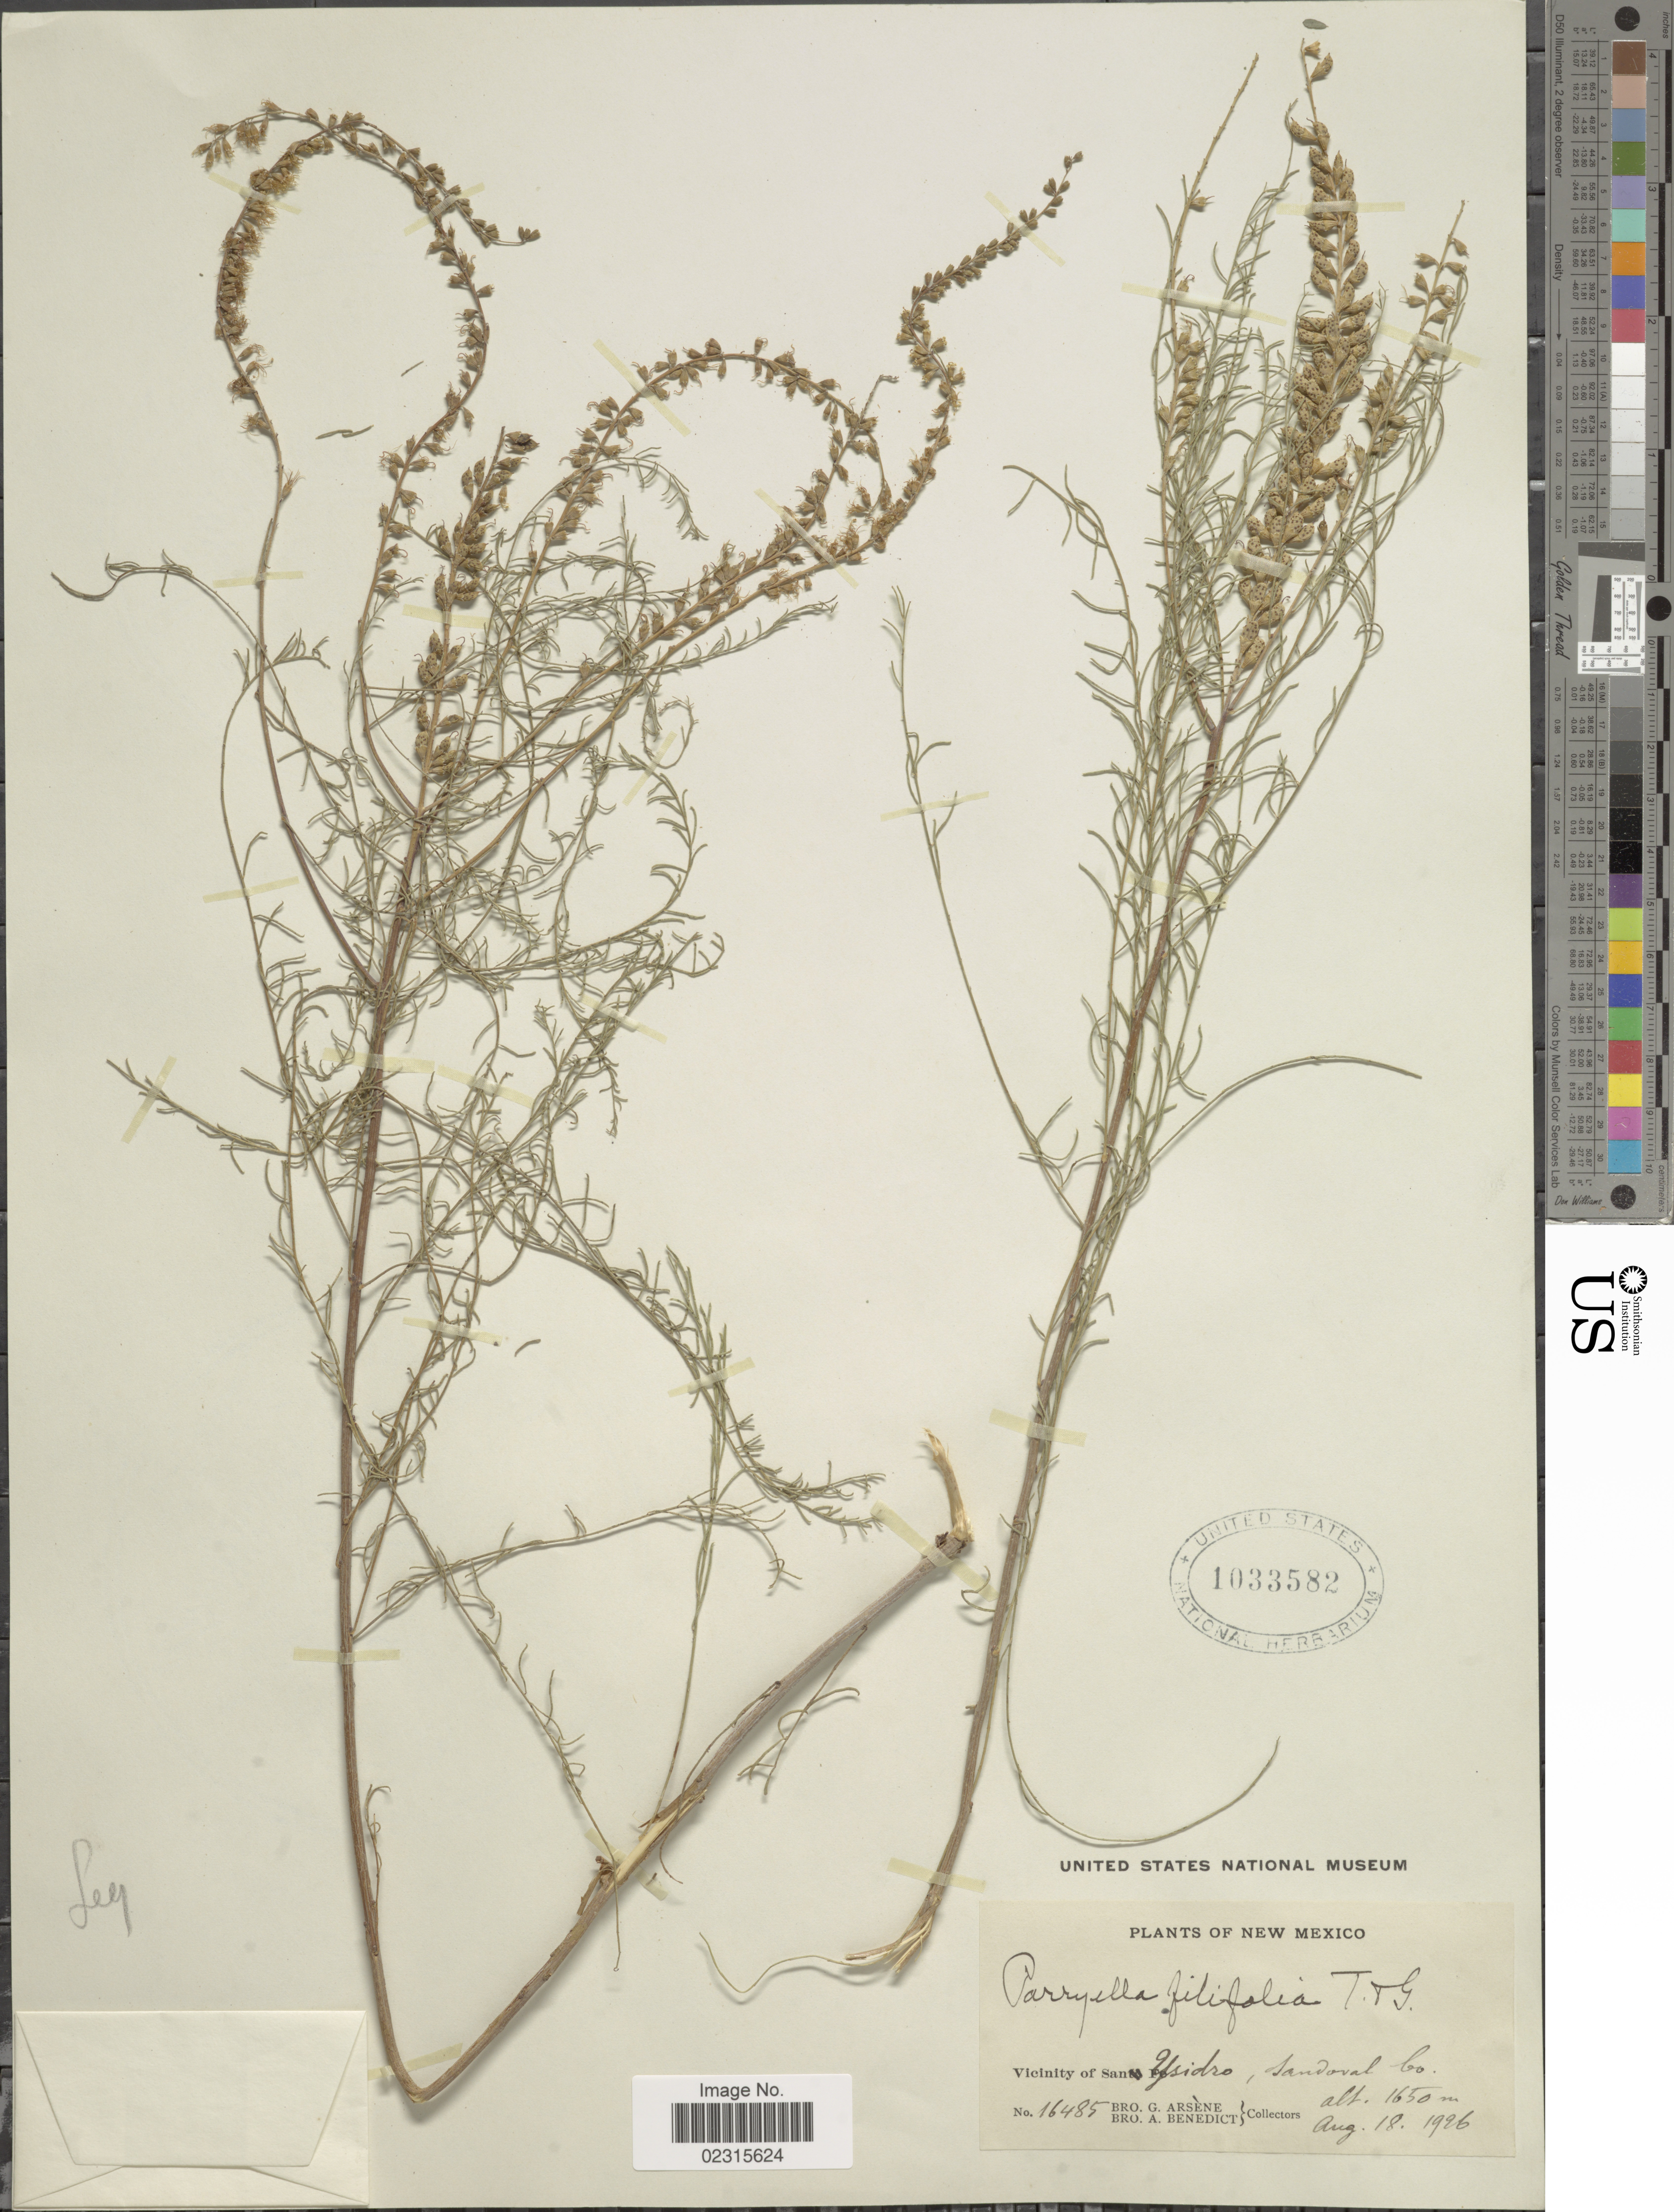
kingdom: Plantae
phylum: Tracheophyta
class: Magnoliopsida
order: Fabales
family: Fabaceae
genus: Parryella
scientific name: Parryella filifolia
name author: Torr. & A. Gray ex A. Gray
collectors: Bro. G. Arsène & Bro. A. Benedict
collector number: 16485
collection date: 1926-08-18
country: United States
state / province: New Mexico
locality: Vicinity of San Ysidro, Sandoval Co.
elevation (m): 1650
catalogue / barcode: US 1033582